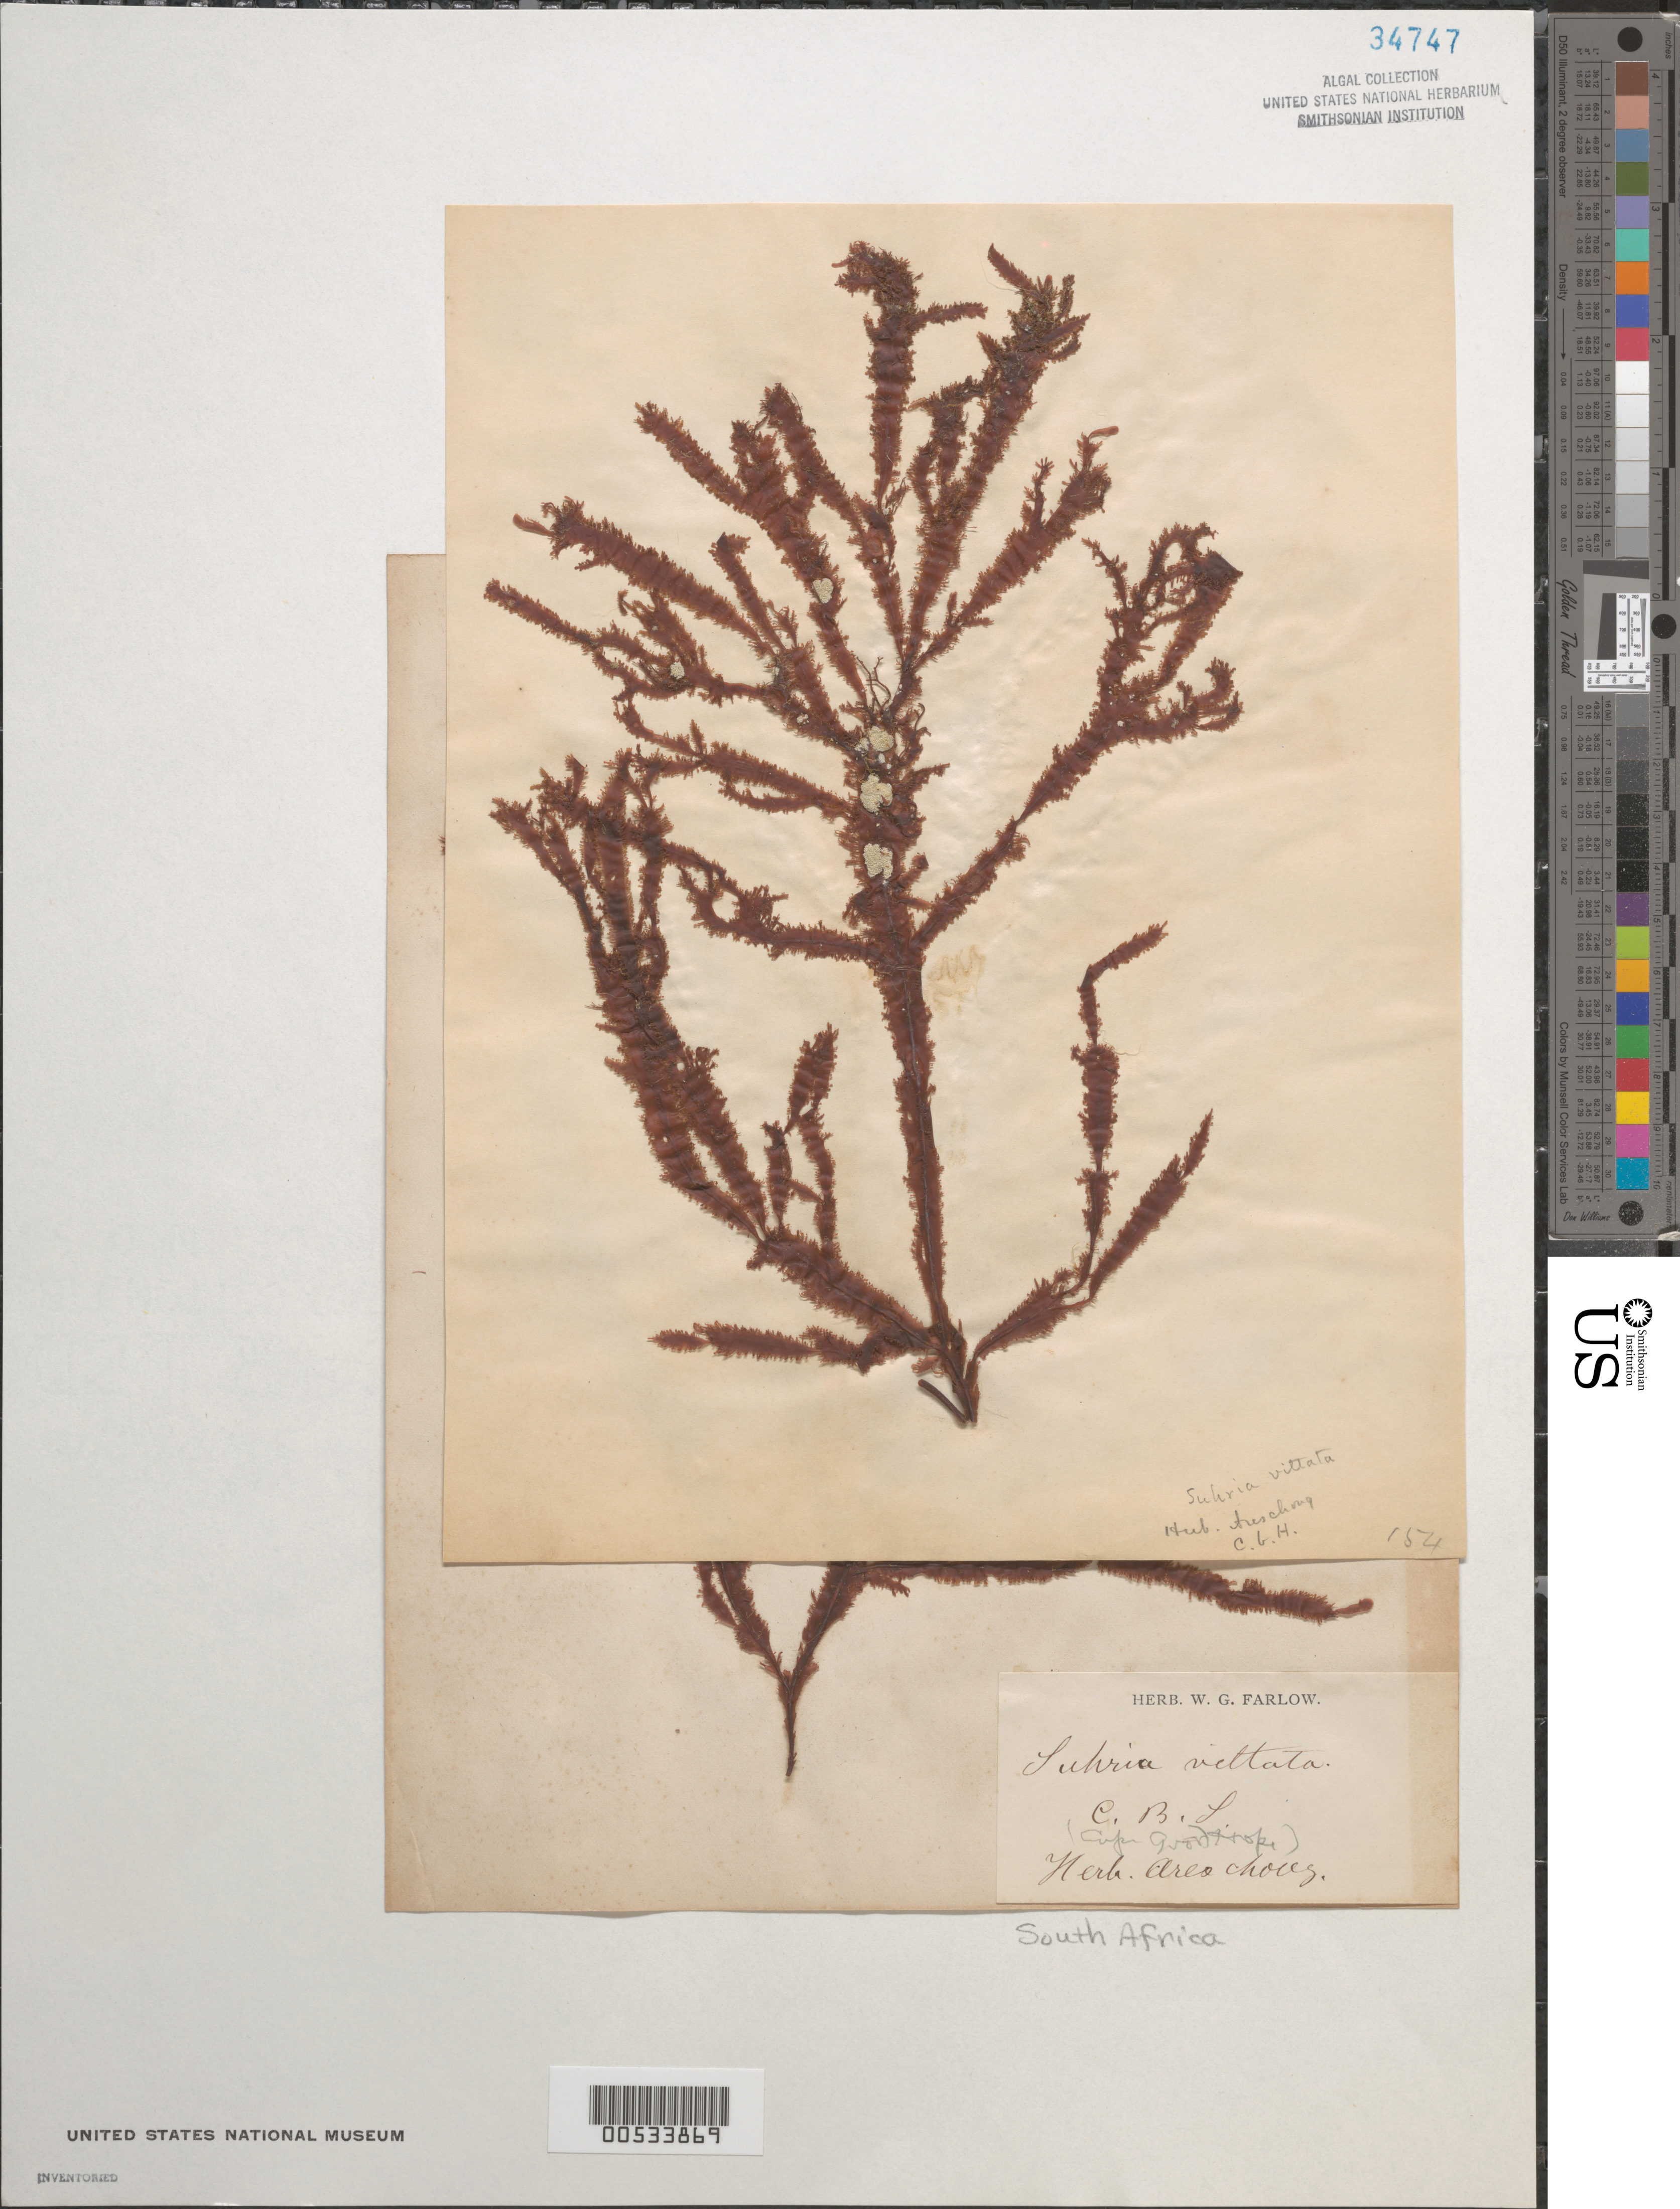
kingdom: Plantae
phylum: Rhodophyta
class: Florideophyceae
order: Gelidiales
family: Gelidiaceae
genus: Gelidium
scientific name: Gelidium vittatum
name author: (L.) Kütz.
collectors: ex herb. Alfred Areschoug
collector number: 154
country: South Africa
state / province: Western Cape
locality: Cape of good hope (c.b.s.)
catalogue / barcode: US 34747